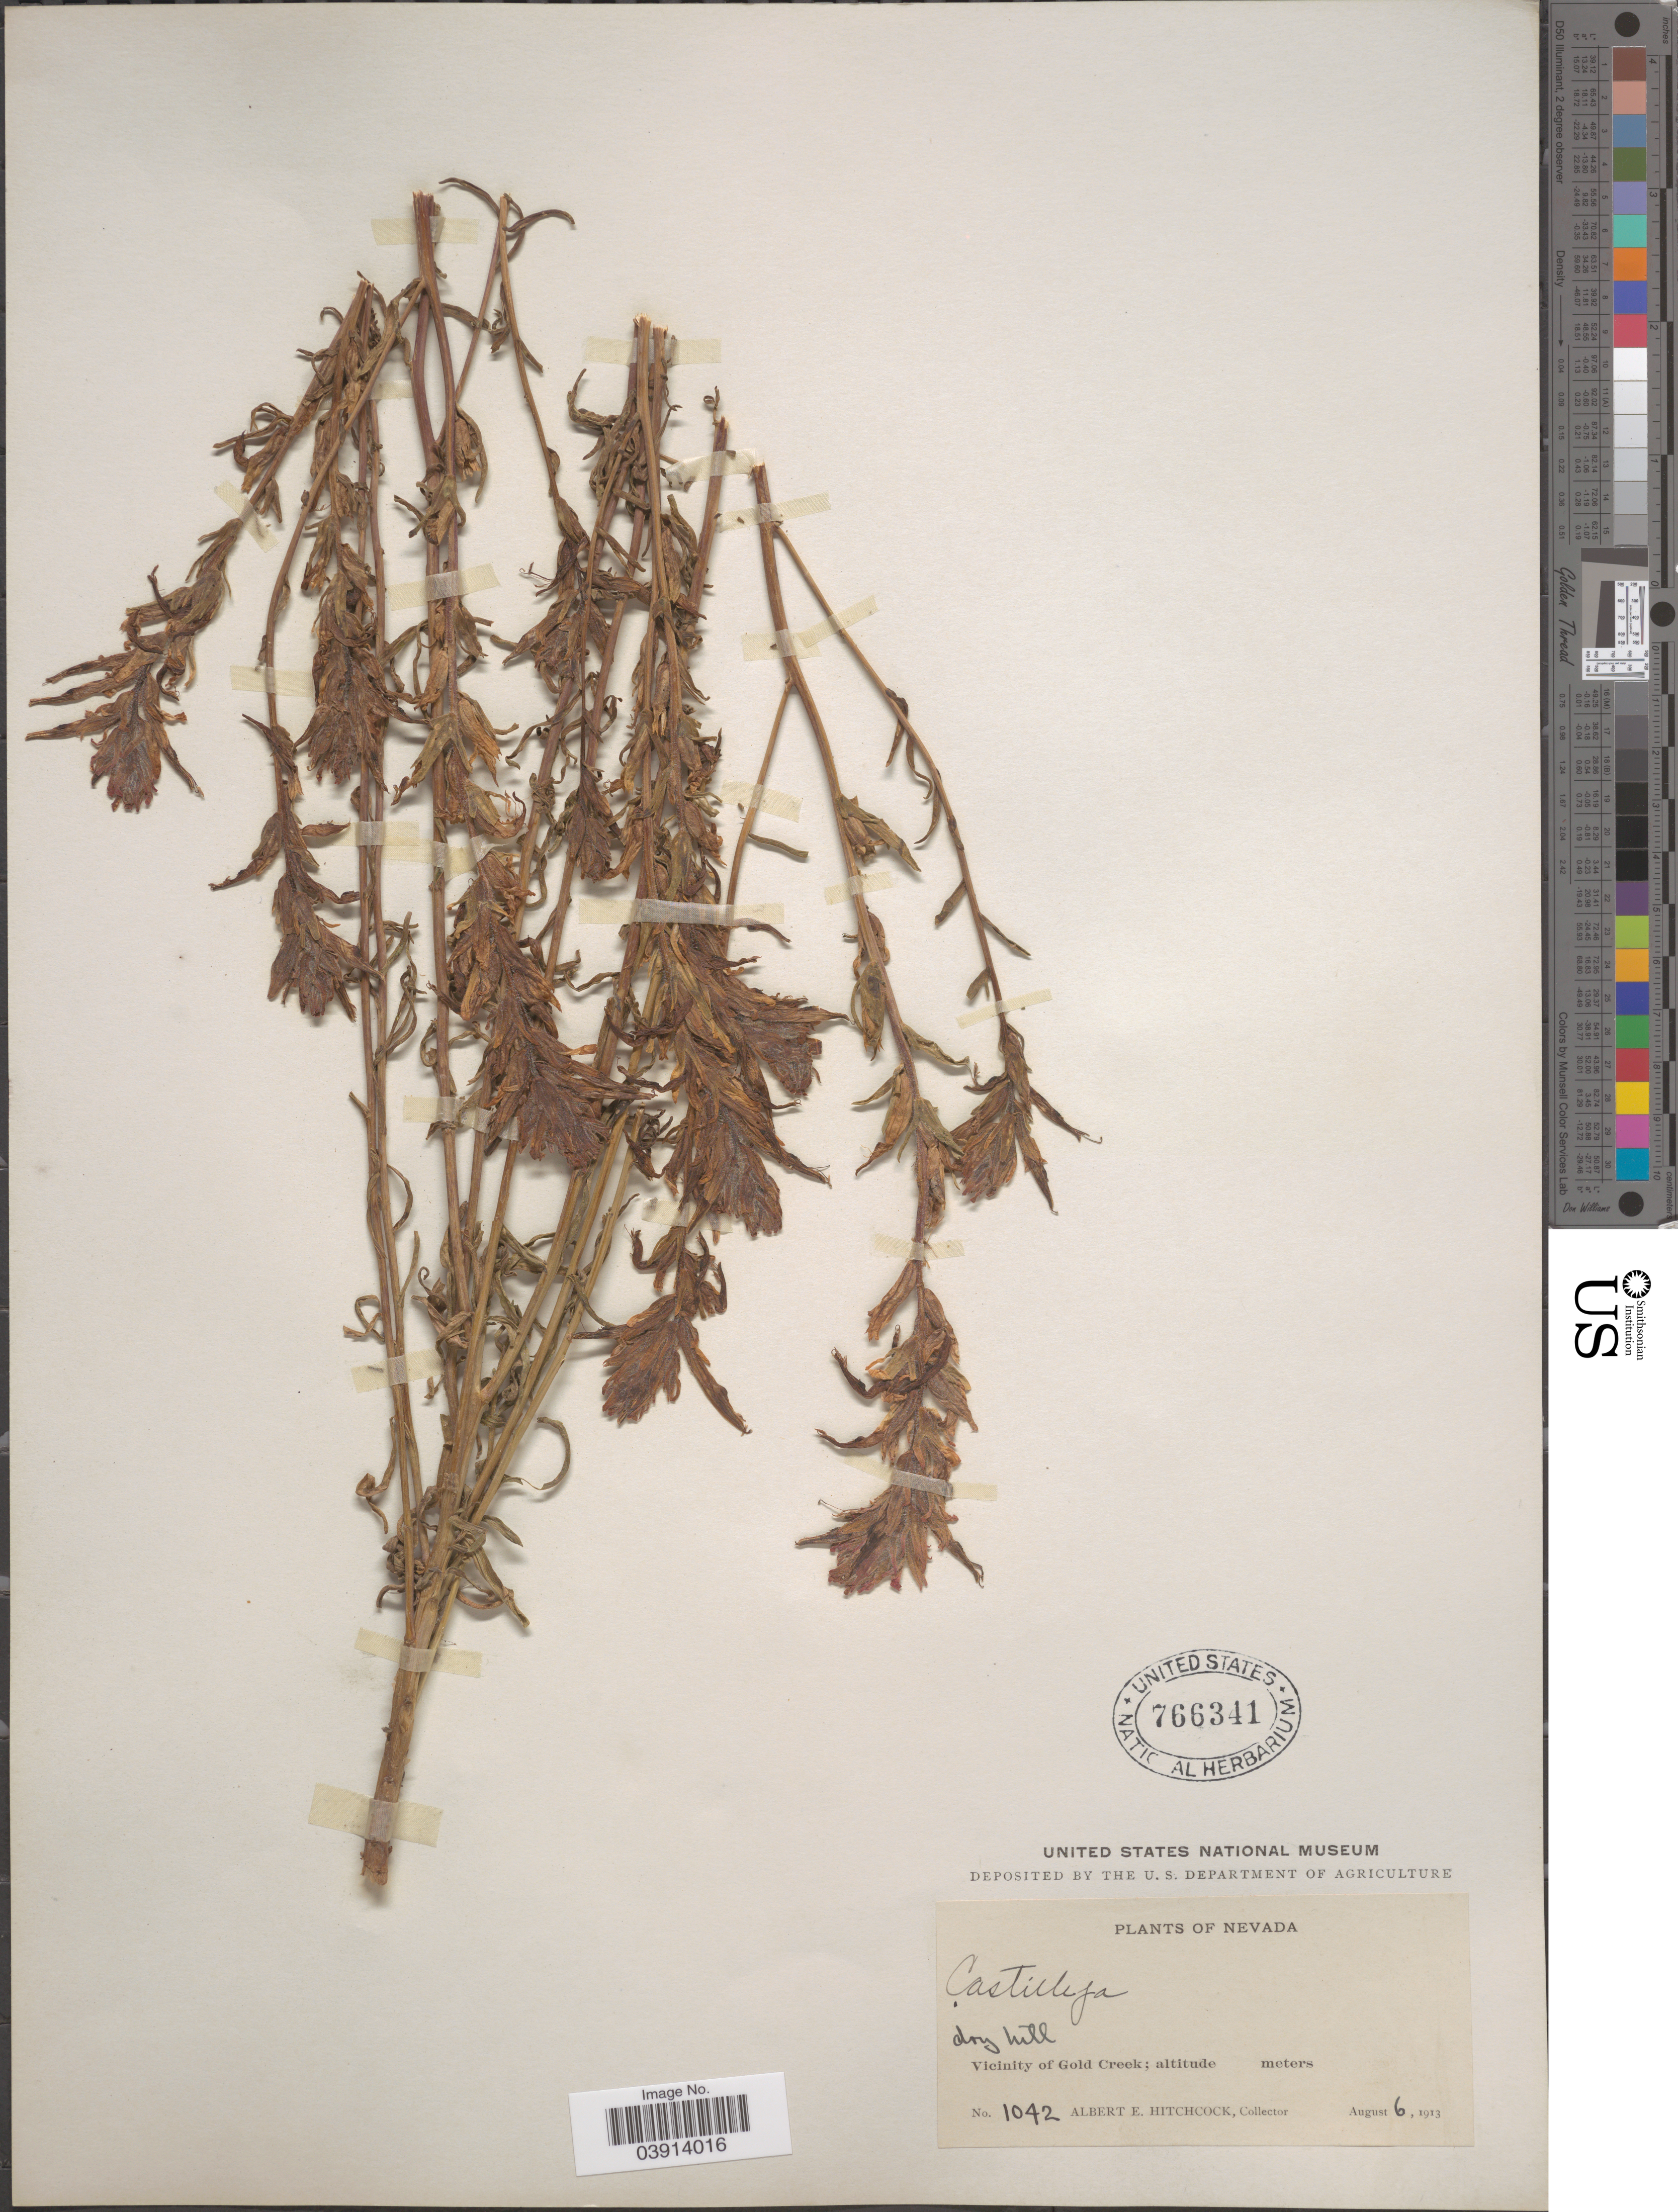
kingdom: Plantae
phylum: Tracheophyta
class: Magnoliopsida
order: Lamiales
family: Orobanchaceae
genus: Castilleja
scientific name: Castilleja rustica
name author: Piper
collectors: A. Hitchcock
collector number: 1042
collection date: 1913-08-06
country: United States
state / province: Nevada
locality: Vicinity of Gold Creek.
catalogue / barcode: US 766341